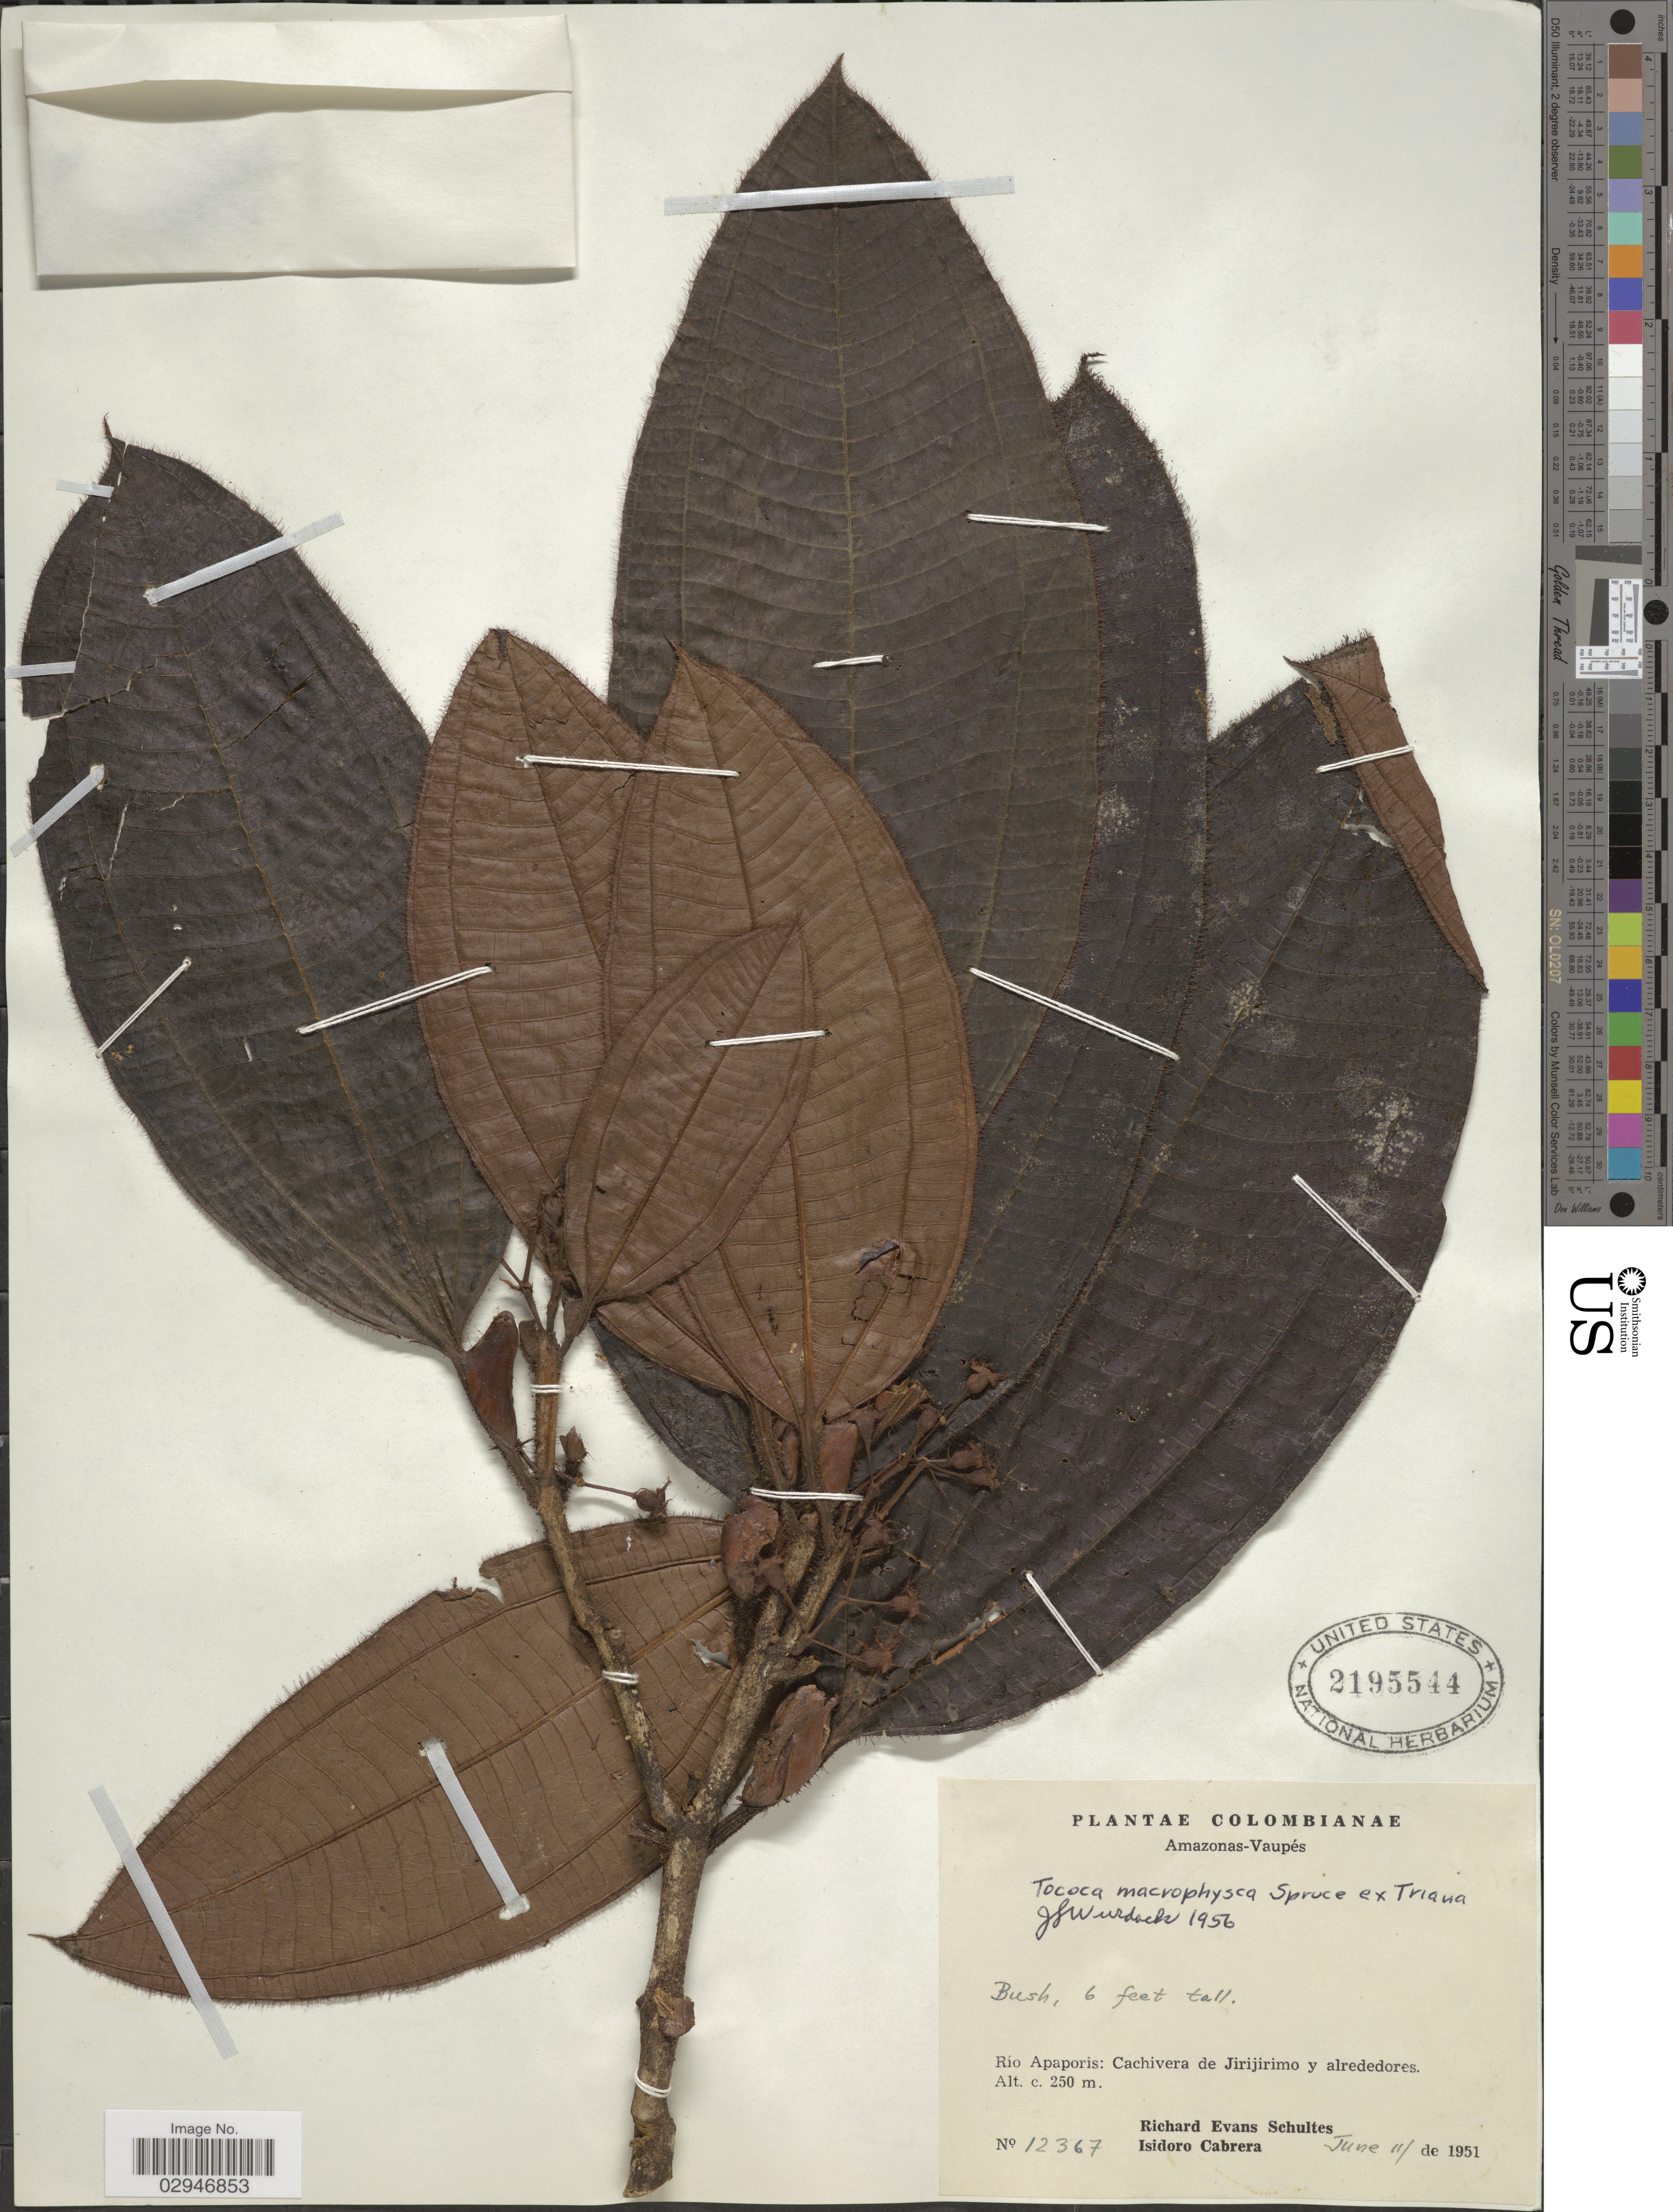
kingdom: Plantae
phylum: Tracheophyta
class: Magnoliopsida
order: Myrtales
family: Melastomataceae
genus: Tococa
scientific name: Tococa macrophysca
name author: Spruce ex Triana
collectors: R. E. Schultes & I. Cabrera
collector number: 12367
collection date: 1951-06-11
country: Colombia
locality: Amazonas-Vaupés. Río Apaporis: Cachivera de Jirijirimo y alrededores.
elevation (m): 250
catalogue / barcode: US 2195544